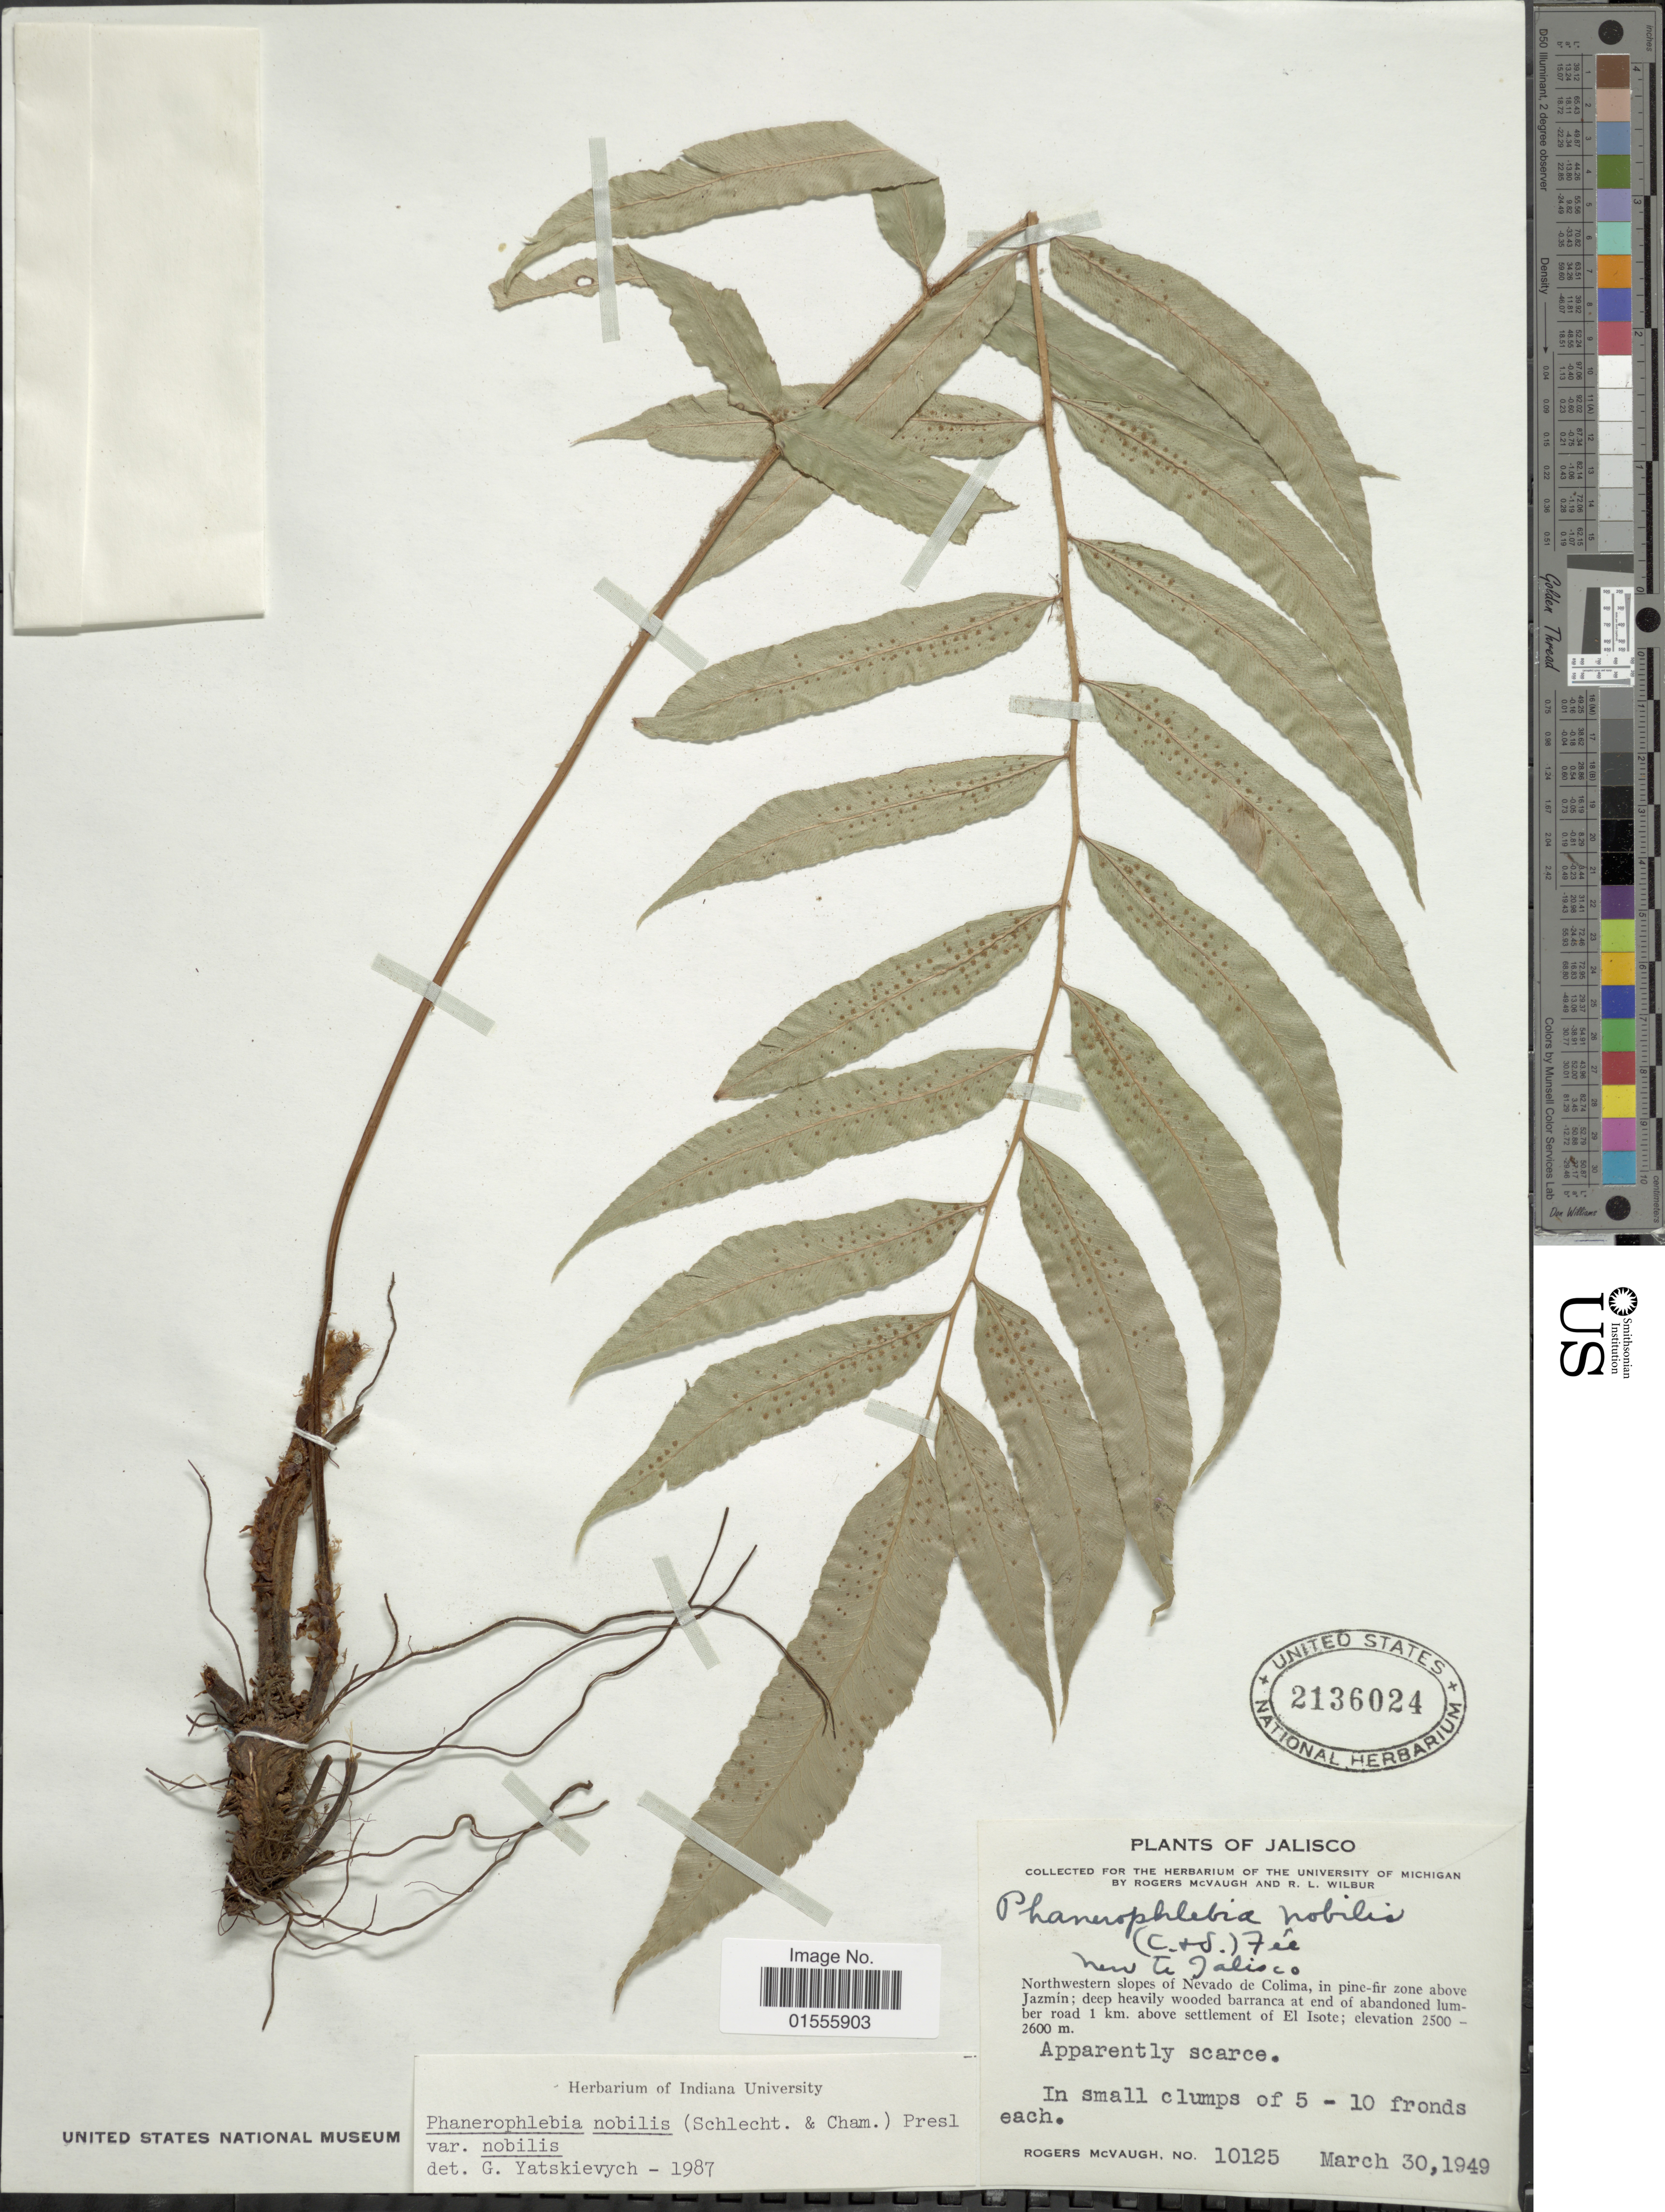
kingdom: Plantae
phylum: Tracheophyta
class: Polypodiopsida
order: Polypodiales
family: Dryopteridaceae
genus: Phanerophlebia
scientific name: Phanerophlebia nobilis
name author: (Schltdl. & Cham.) C. Presl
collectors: R. McVaugh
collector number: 10125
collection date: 1949-03-30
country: Mexico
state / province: Jalisco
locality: Northwestern slopes of Nevado de Colima, in pine-fir zone above Jazmín; deep heavily wooded barranca at end of abandoned lumber road 1 km. above settlement of El Isote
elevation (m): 2500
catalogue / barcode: US 2136024